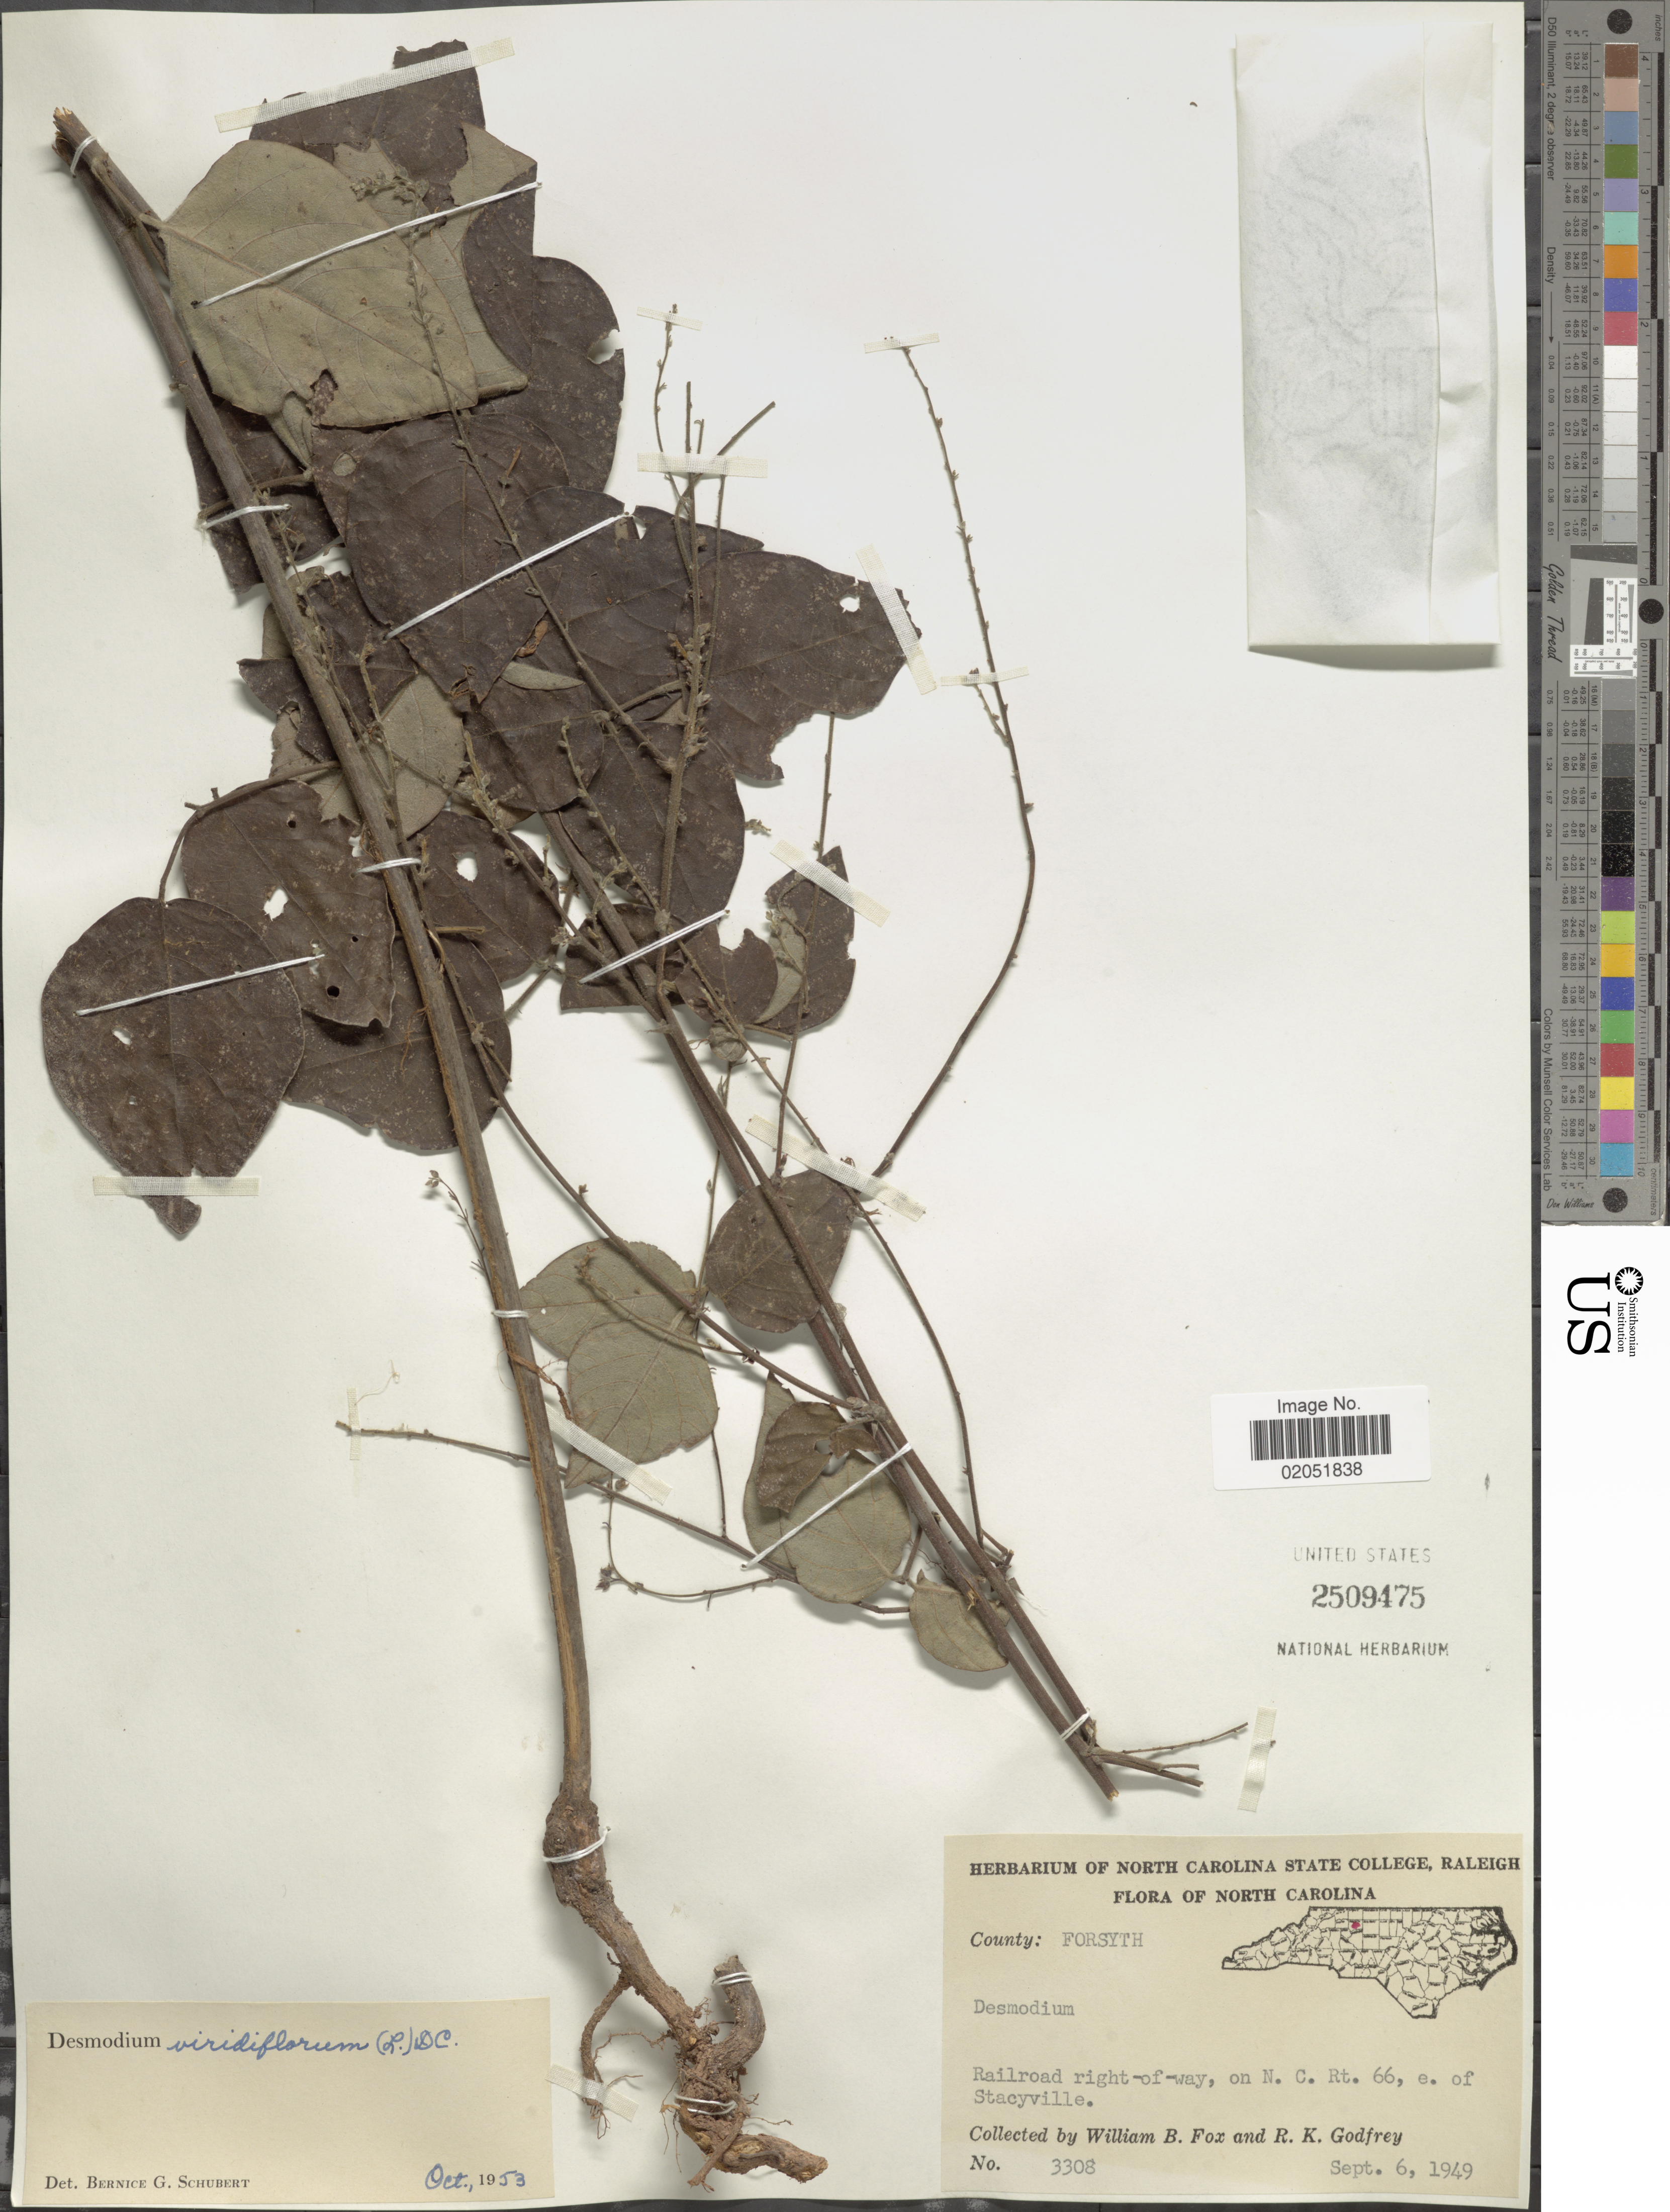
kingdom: Plantae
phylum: Tracheophyta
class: Magnoliopsida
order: Fabales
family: Fabaceae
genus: Desmodium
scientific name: Desmodium viridiflorum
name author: (L.) DC.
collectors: W. B. Fox & R. K. Godfrey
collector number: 3308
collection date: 1949-09-06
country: United States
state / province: North Carolina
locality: County: Forsyth, Railroad right-of-way, on N.C. Rt. 66, e. of Stacyville.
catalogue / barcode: US 2509475